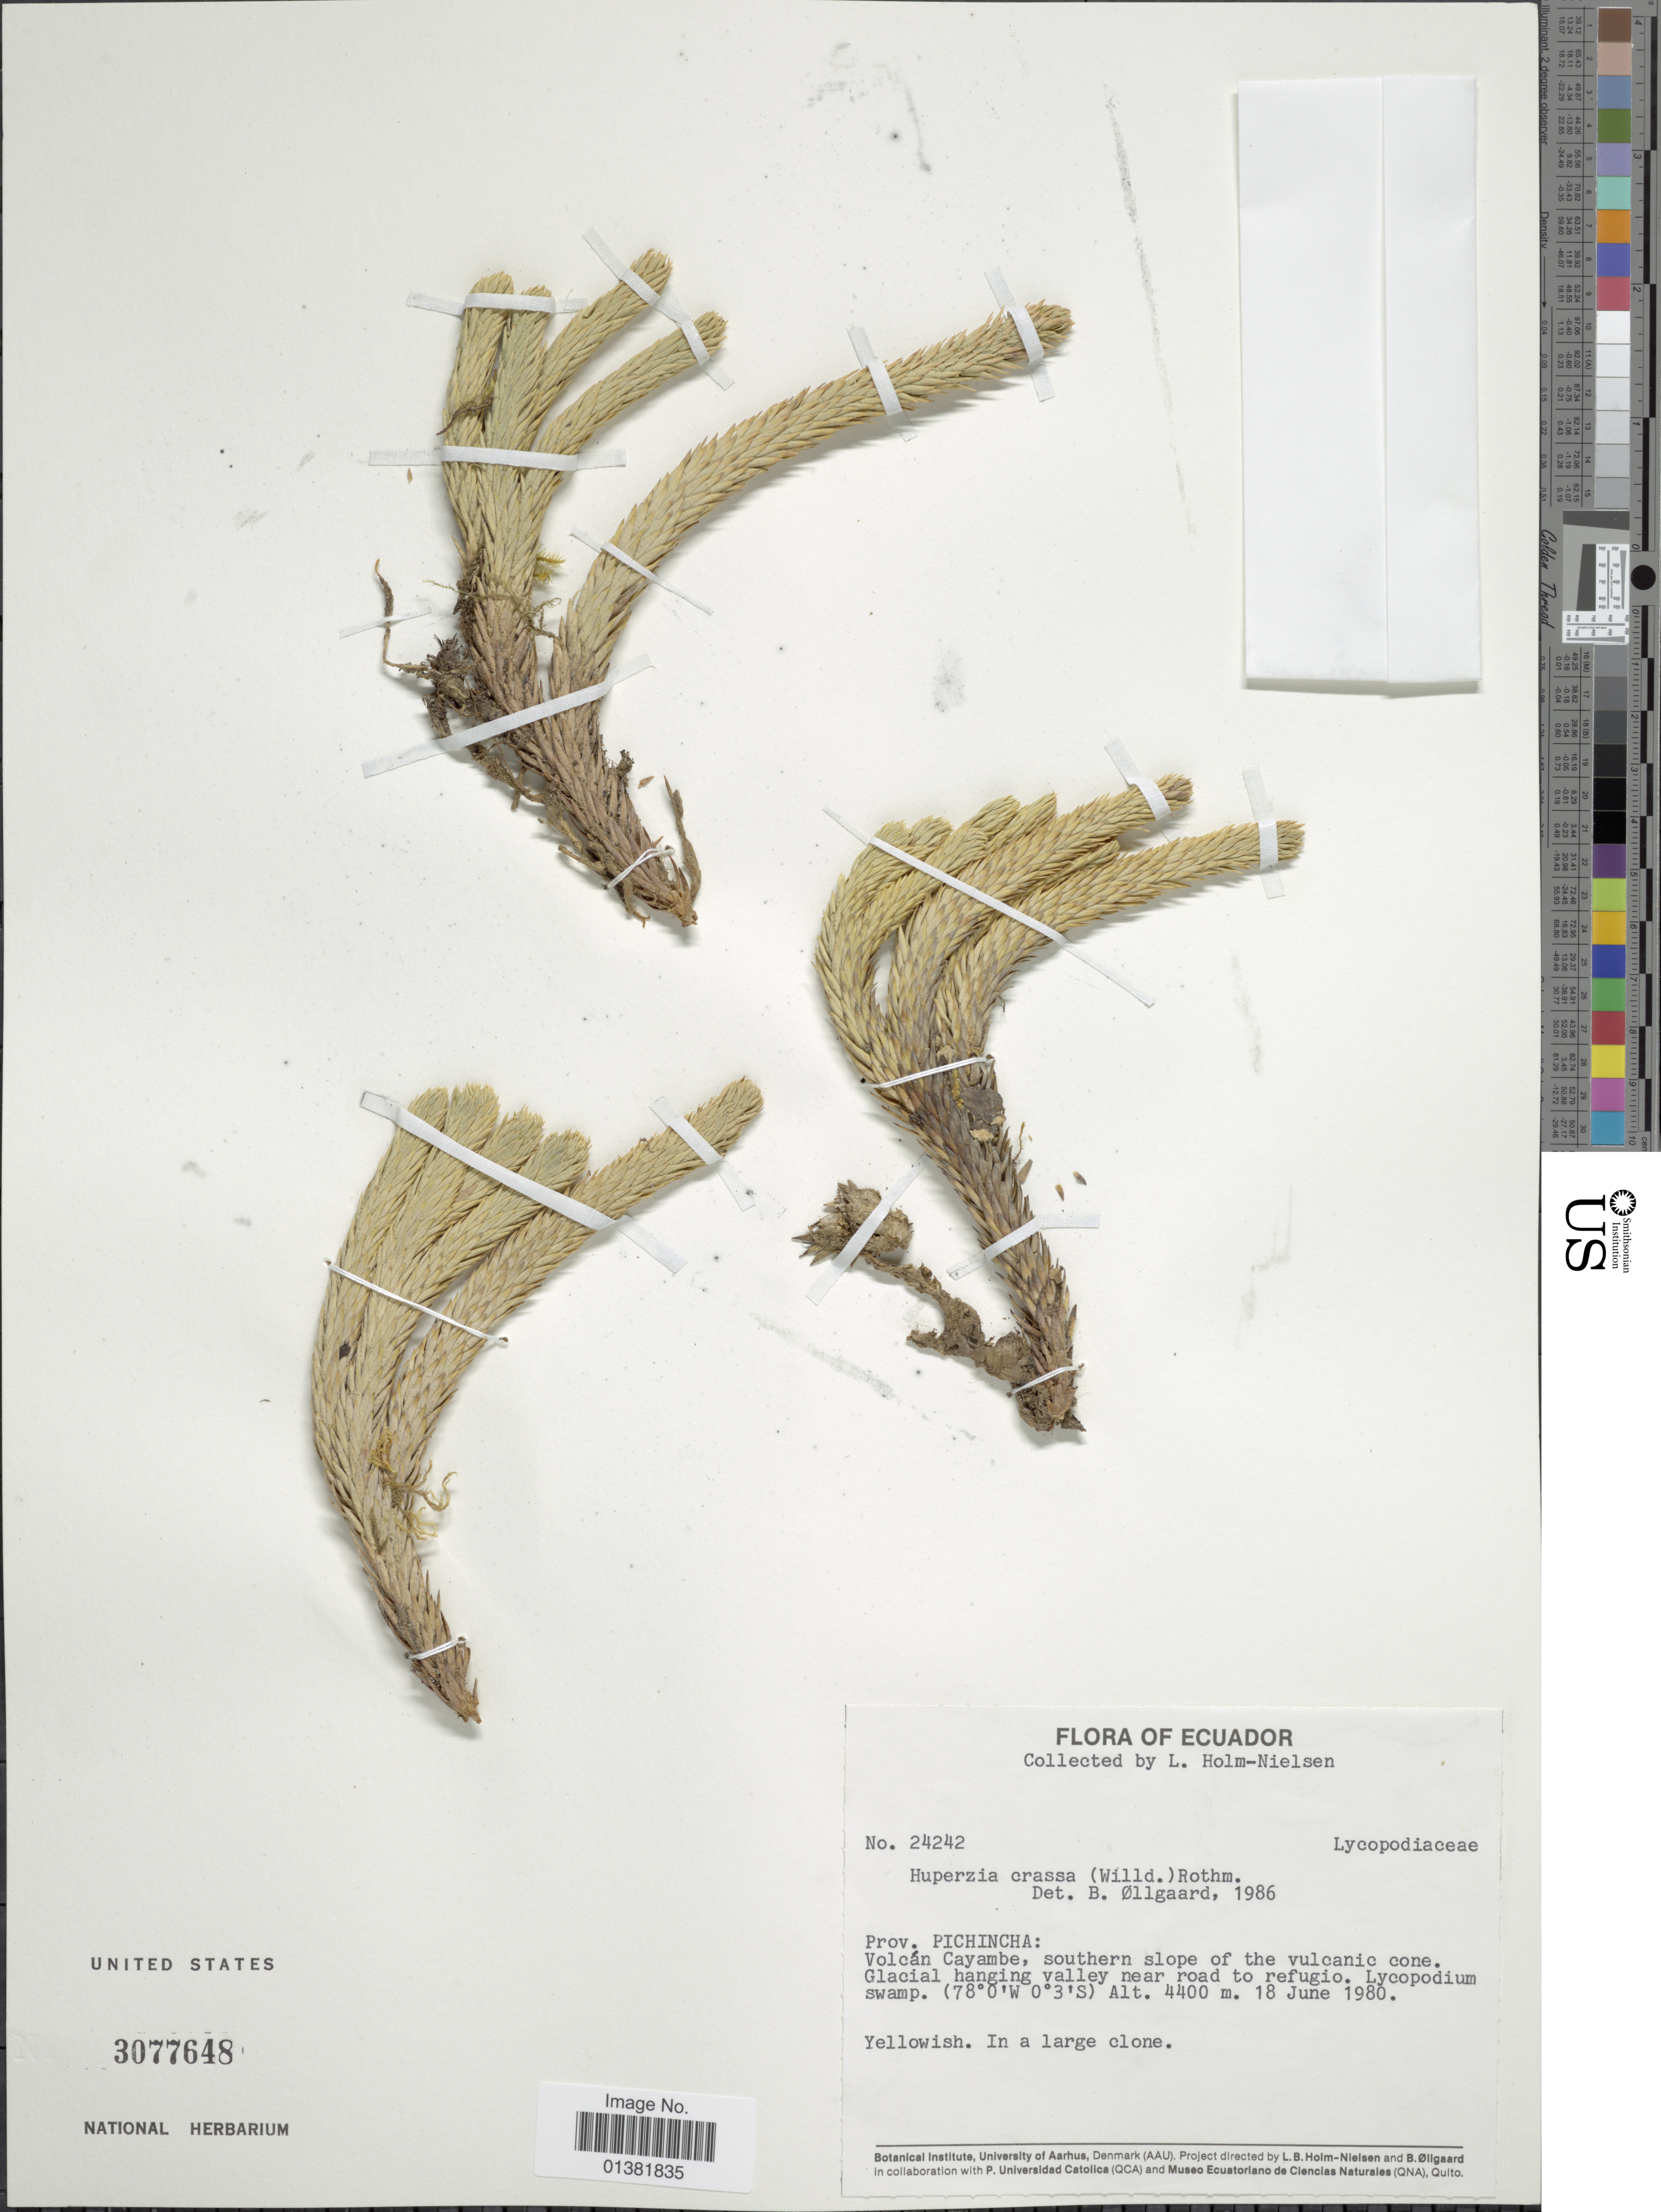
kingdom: Plantae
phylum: Tracheophyta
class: Lycopodiopsida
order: Lycopodiales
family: Lycopodiaceae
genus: Phlegmariurus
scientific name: Phlegmariurus crassus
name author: (Humb. & Bonpl. ex Willd.) B. Øllg.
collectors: L. B. Holm-Nielsen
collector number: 24242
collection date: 1980-06-18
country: Ecuador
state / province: Pichincha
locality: Volcán Cayambe, southern slope of the vulcanic cone. Glacial hanging valley near road to refugio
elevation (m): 4400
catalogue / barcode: US 3077648